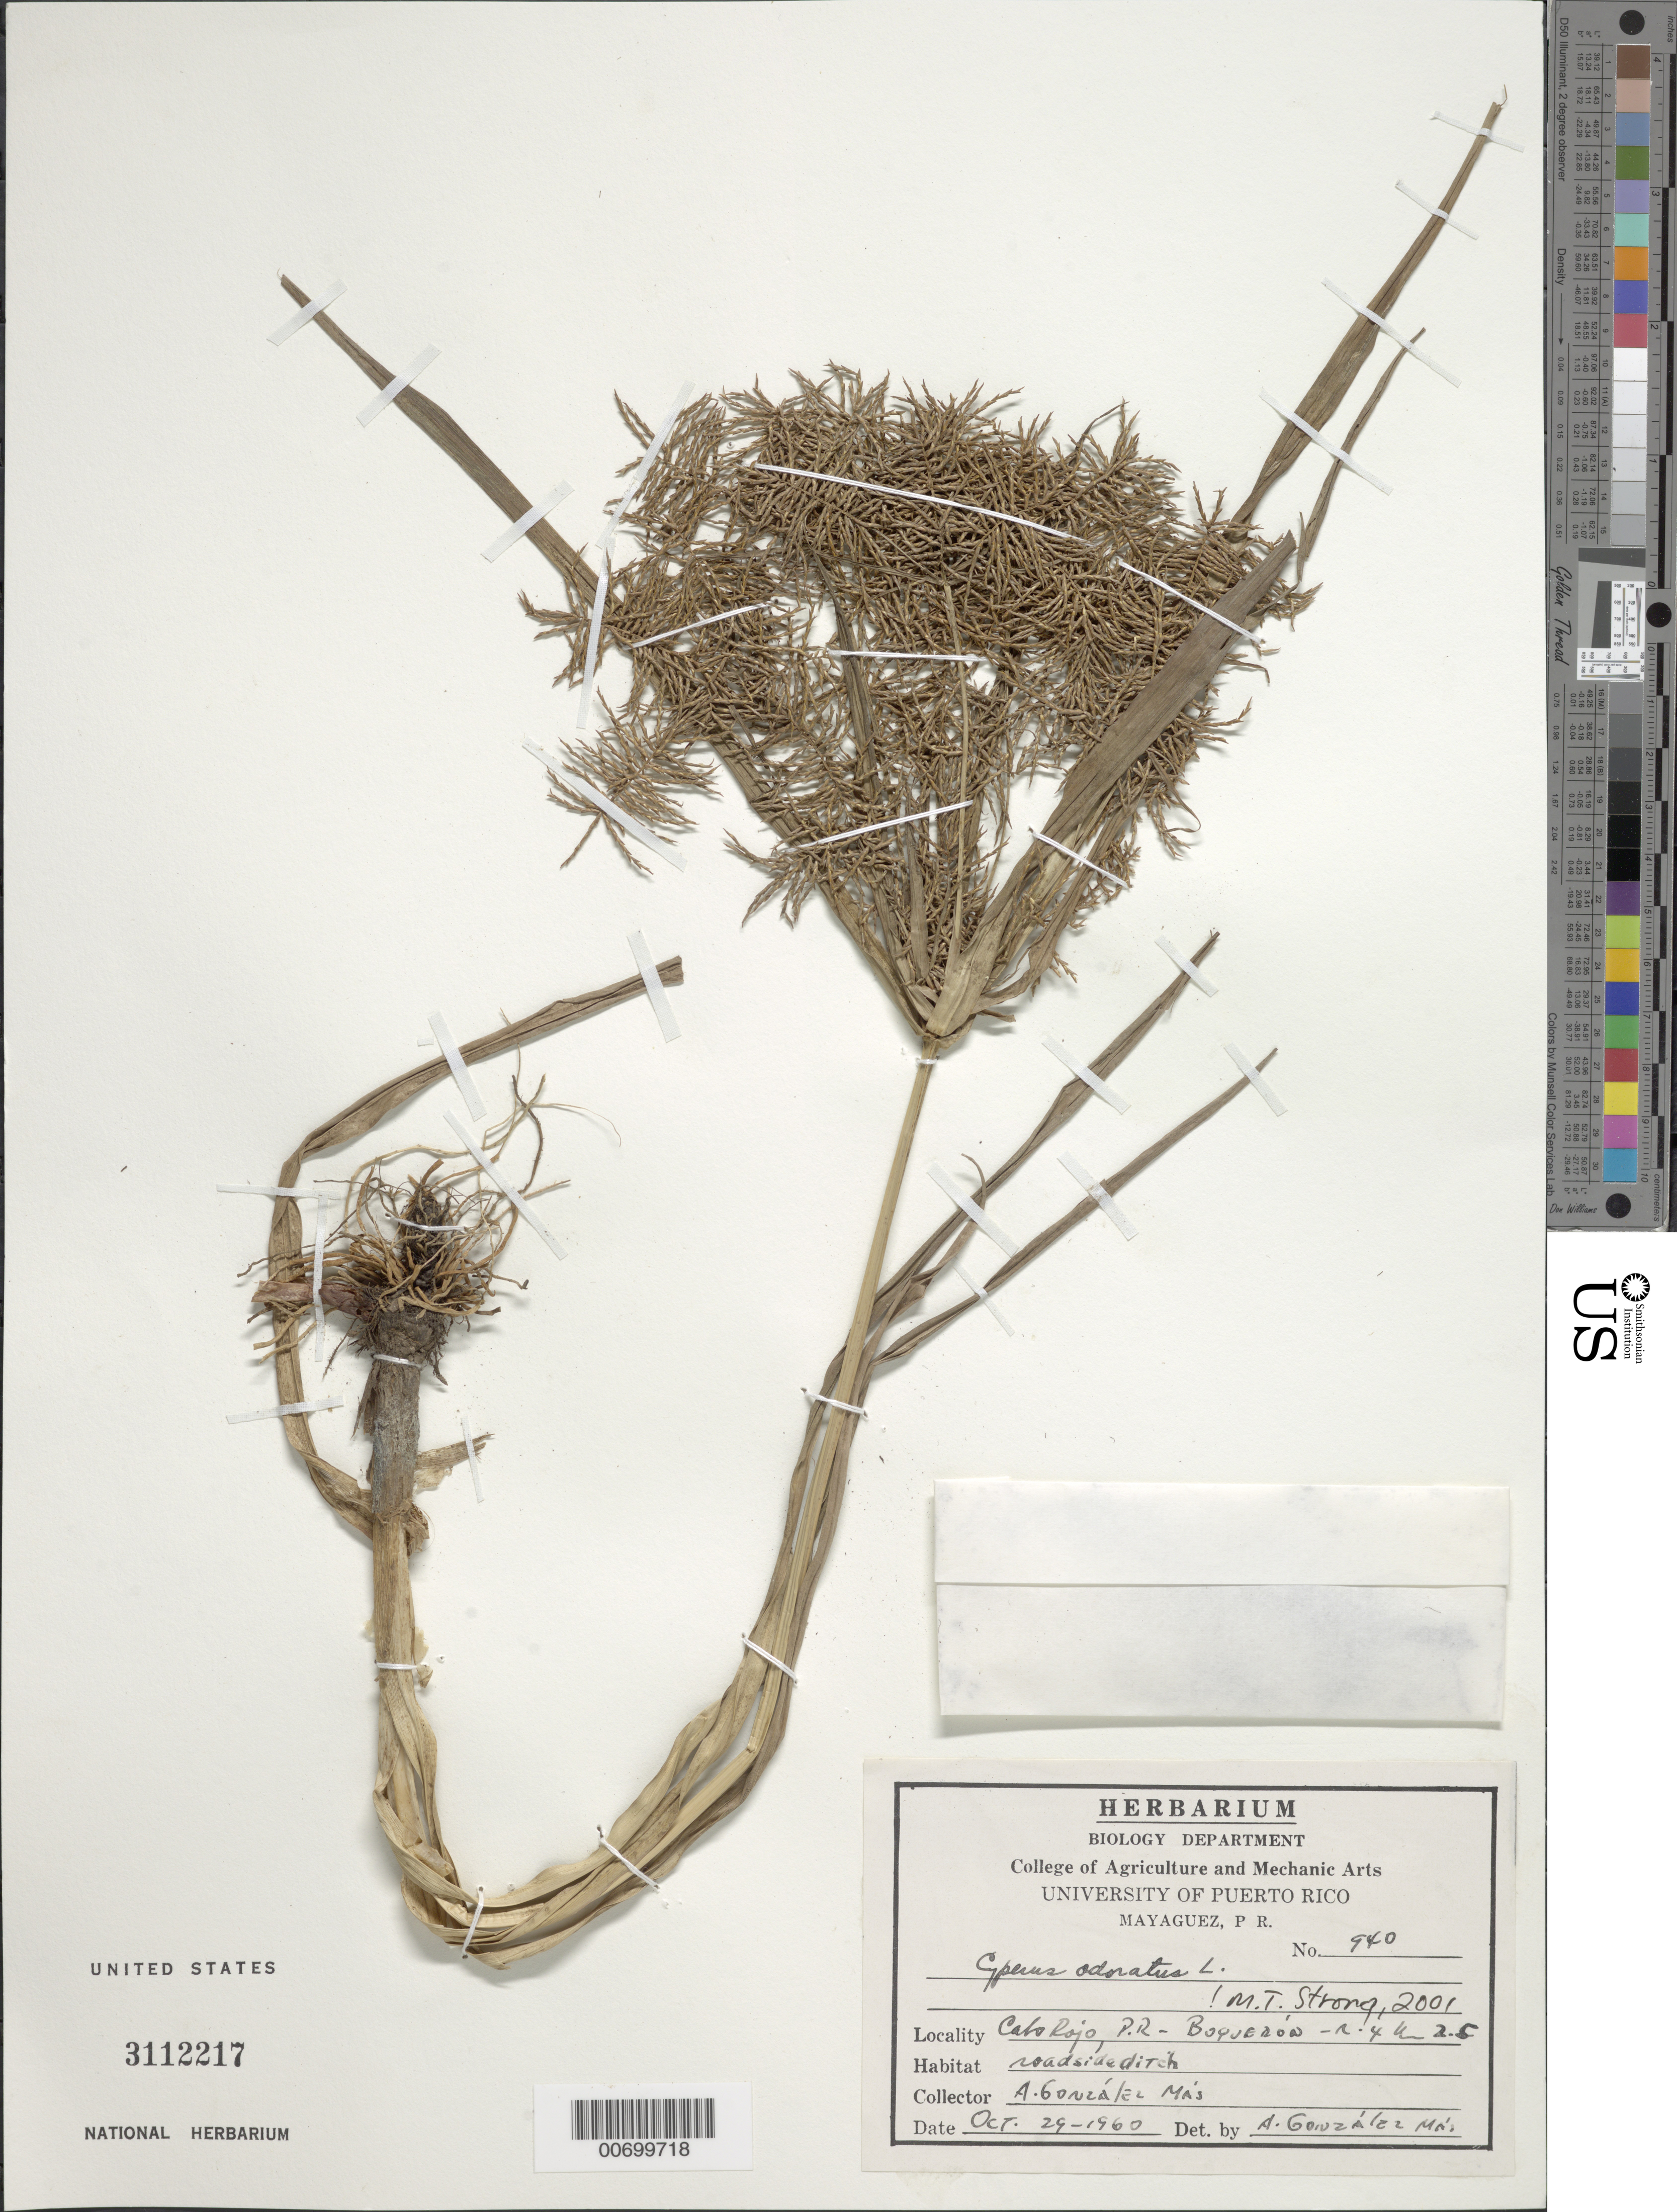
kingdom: Plantae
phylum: Tracheophyta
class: Liliopsida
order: Poales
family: Cyperaceae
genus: Cyperus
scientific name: Cyperus odoratus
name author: L.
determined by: Strong, M. T., (US), Smithsonian Institution - National Museum of Natural History (UNITED STATES)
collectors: A. González Más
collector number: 940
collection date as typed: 29 Oct 1960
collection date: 1960-10-29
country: Puerto Rico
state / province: Cabo Rojo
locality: Cabo Rojo: Boqueron, Rd. 4, km 2.5.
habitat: Roadside ditch.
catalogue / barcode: US 3112217